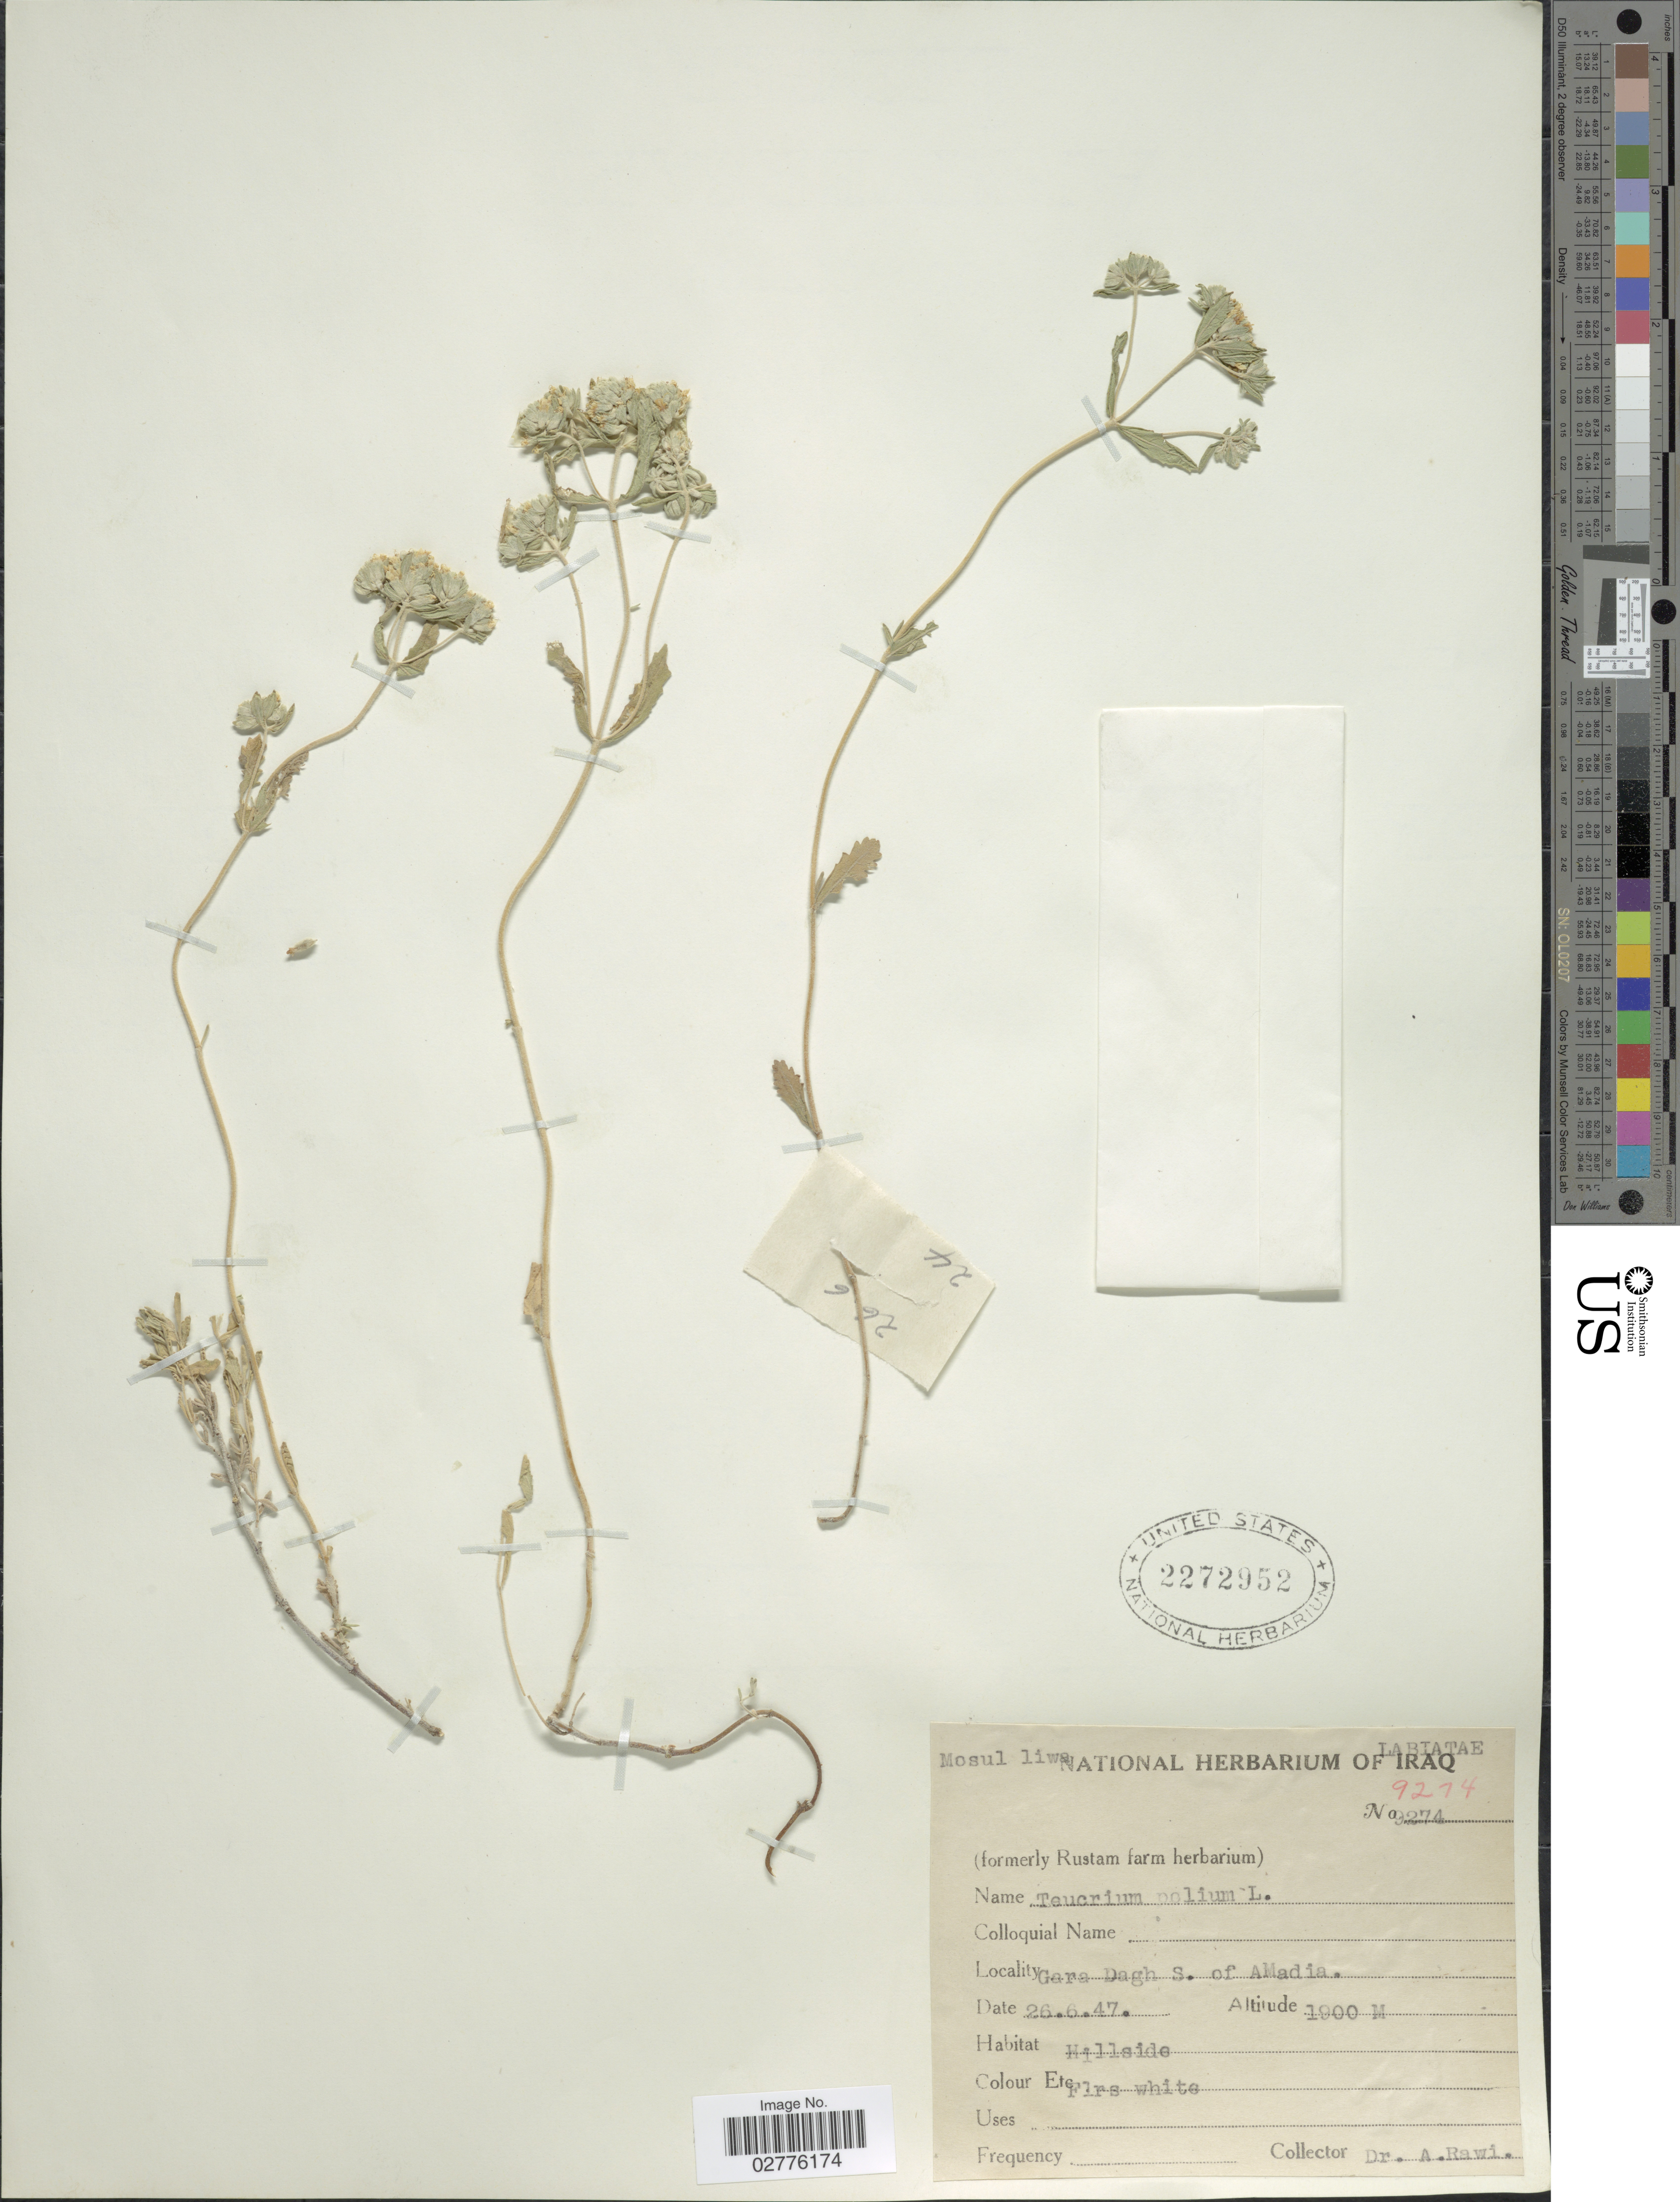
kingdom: Plantae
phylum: Tracheophyta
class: Magnoliopsida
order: Lamiales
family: Lamiaceae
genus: Teucrium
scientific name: Teucrium polium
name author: L.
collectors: A. Rawi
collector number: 9274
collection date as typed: Transcribed d/m/y: 26/6/47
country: Iraq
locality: Gara Dagh S. of AMadia, Mosul liwa.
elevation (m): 1900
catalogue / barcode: US 2272952